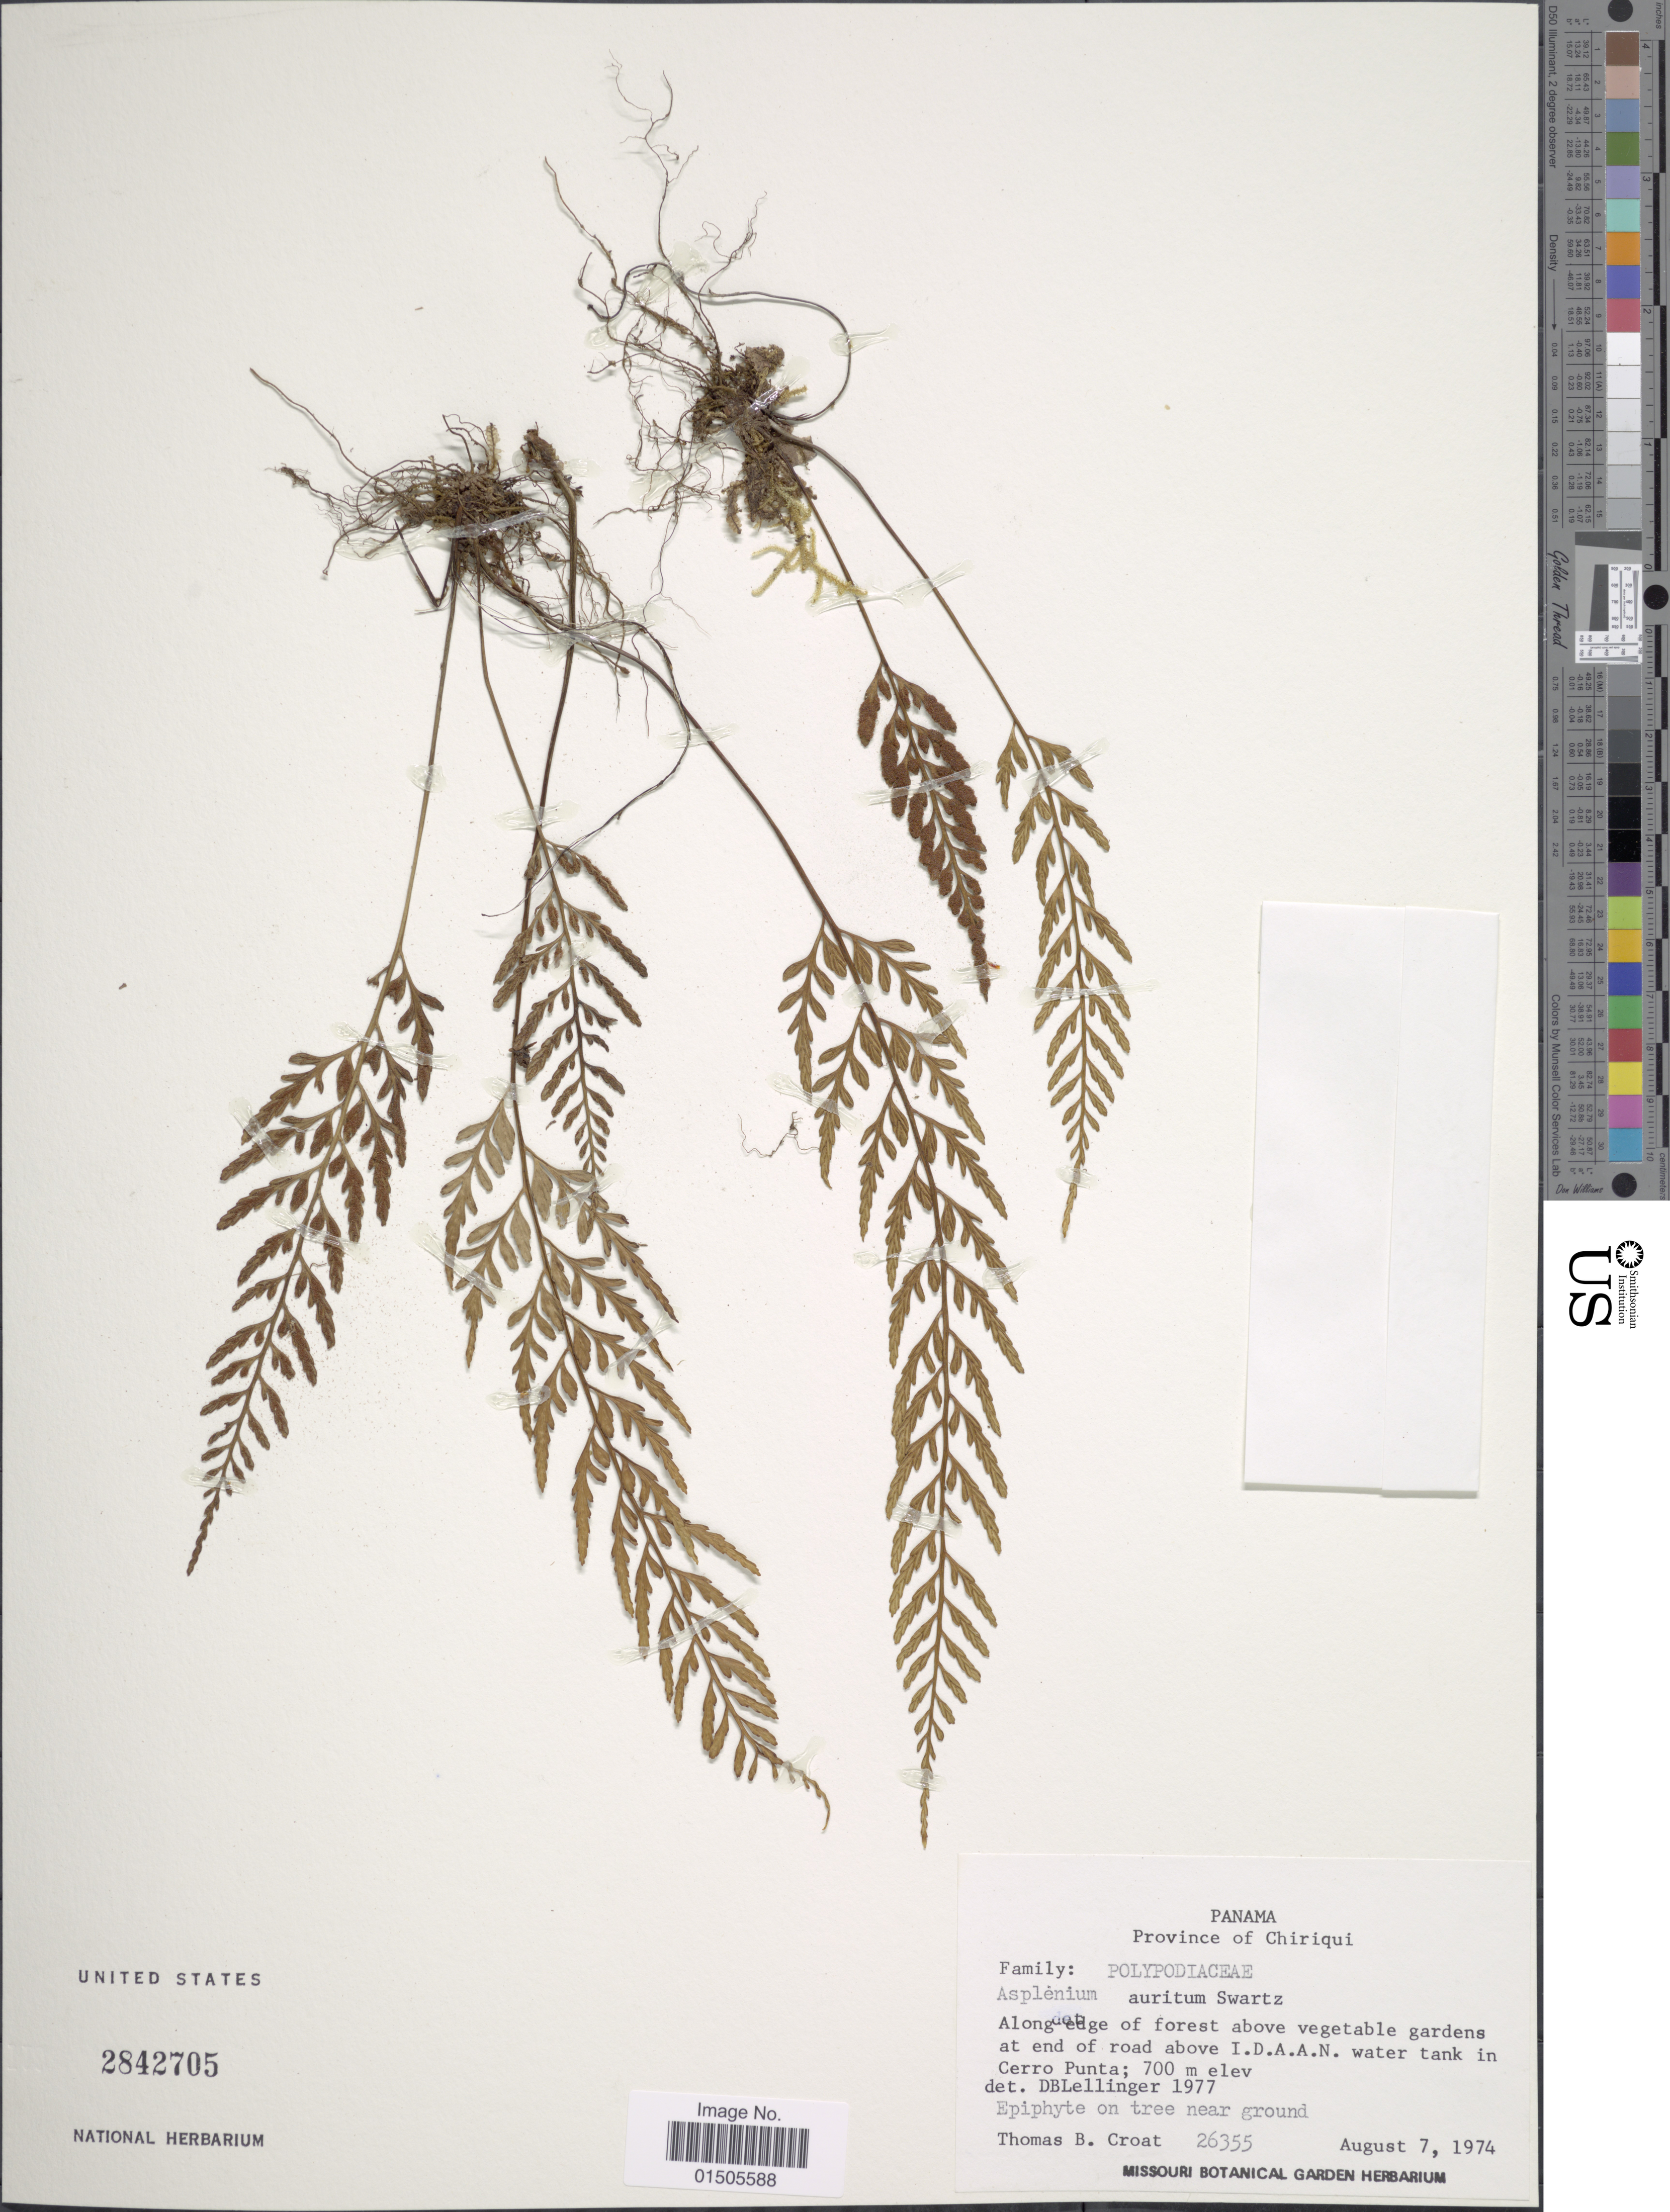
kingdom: Plantae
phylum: Tracheophyta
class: Polypodiopsida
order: Polypodiales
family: Aspleniaceae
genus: Asplenium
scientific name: Asplenium auritum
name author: Sw.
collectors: T. B. Croat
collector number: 26355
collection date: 1974-08-07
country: Panama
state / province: Chiriqui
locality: Along edge of forest above vegetable gardens at end of road above I.D.A.A.N. water tank in Cerro Punta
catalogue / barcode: US 2842705